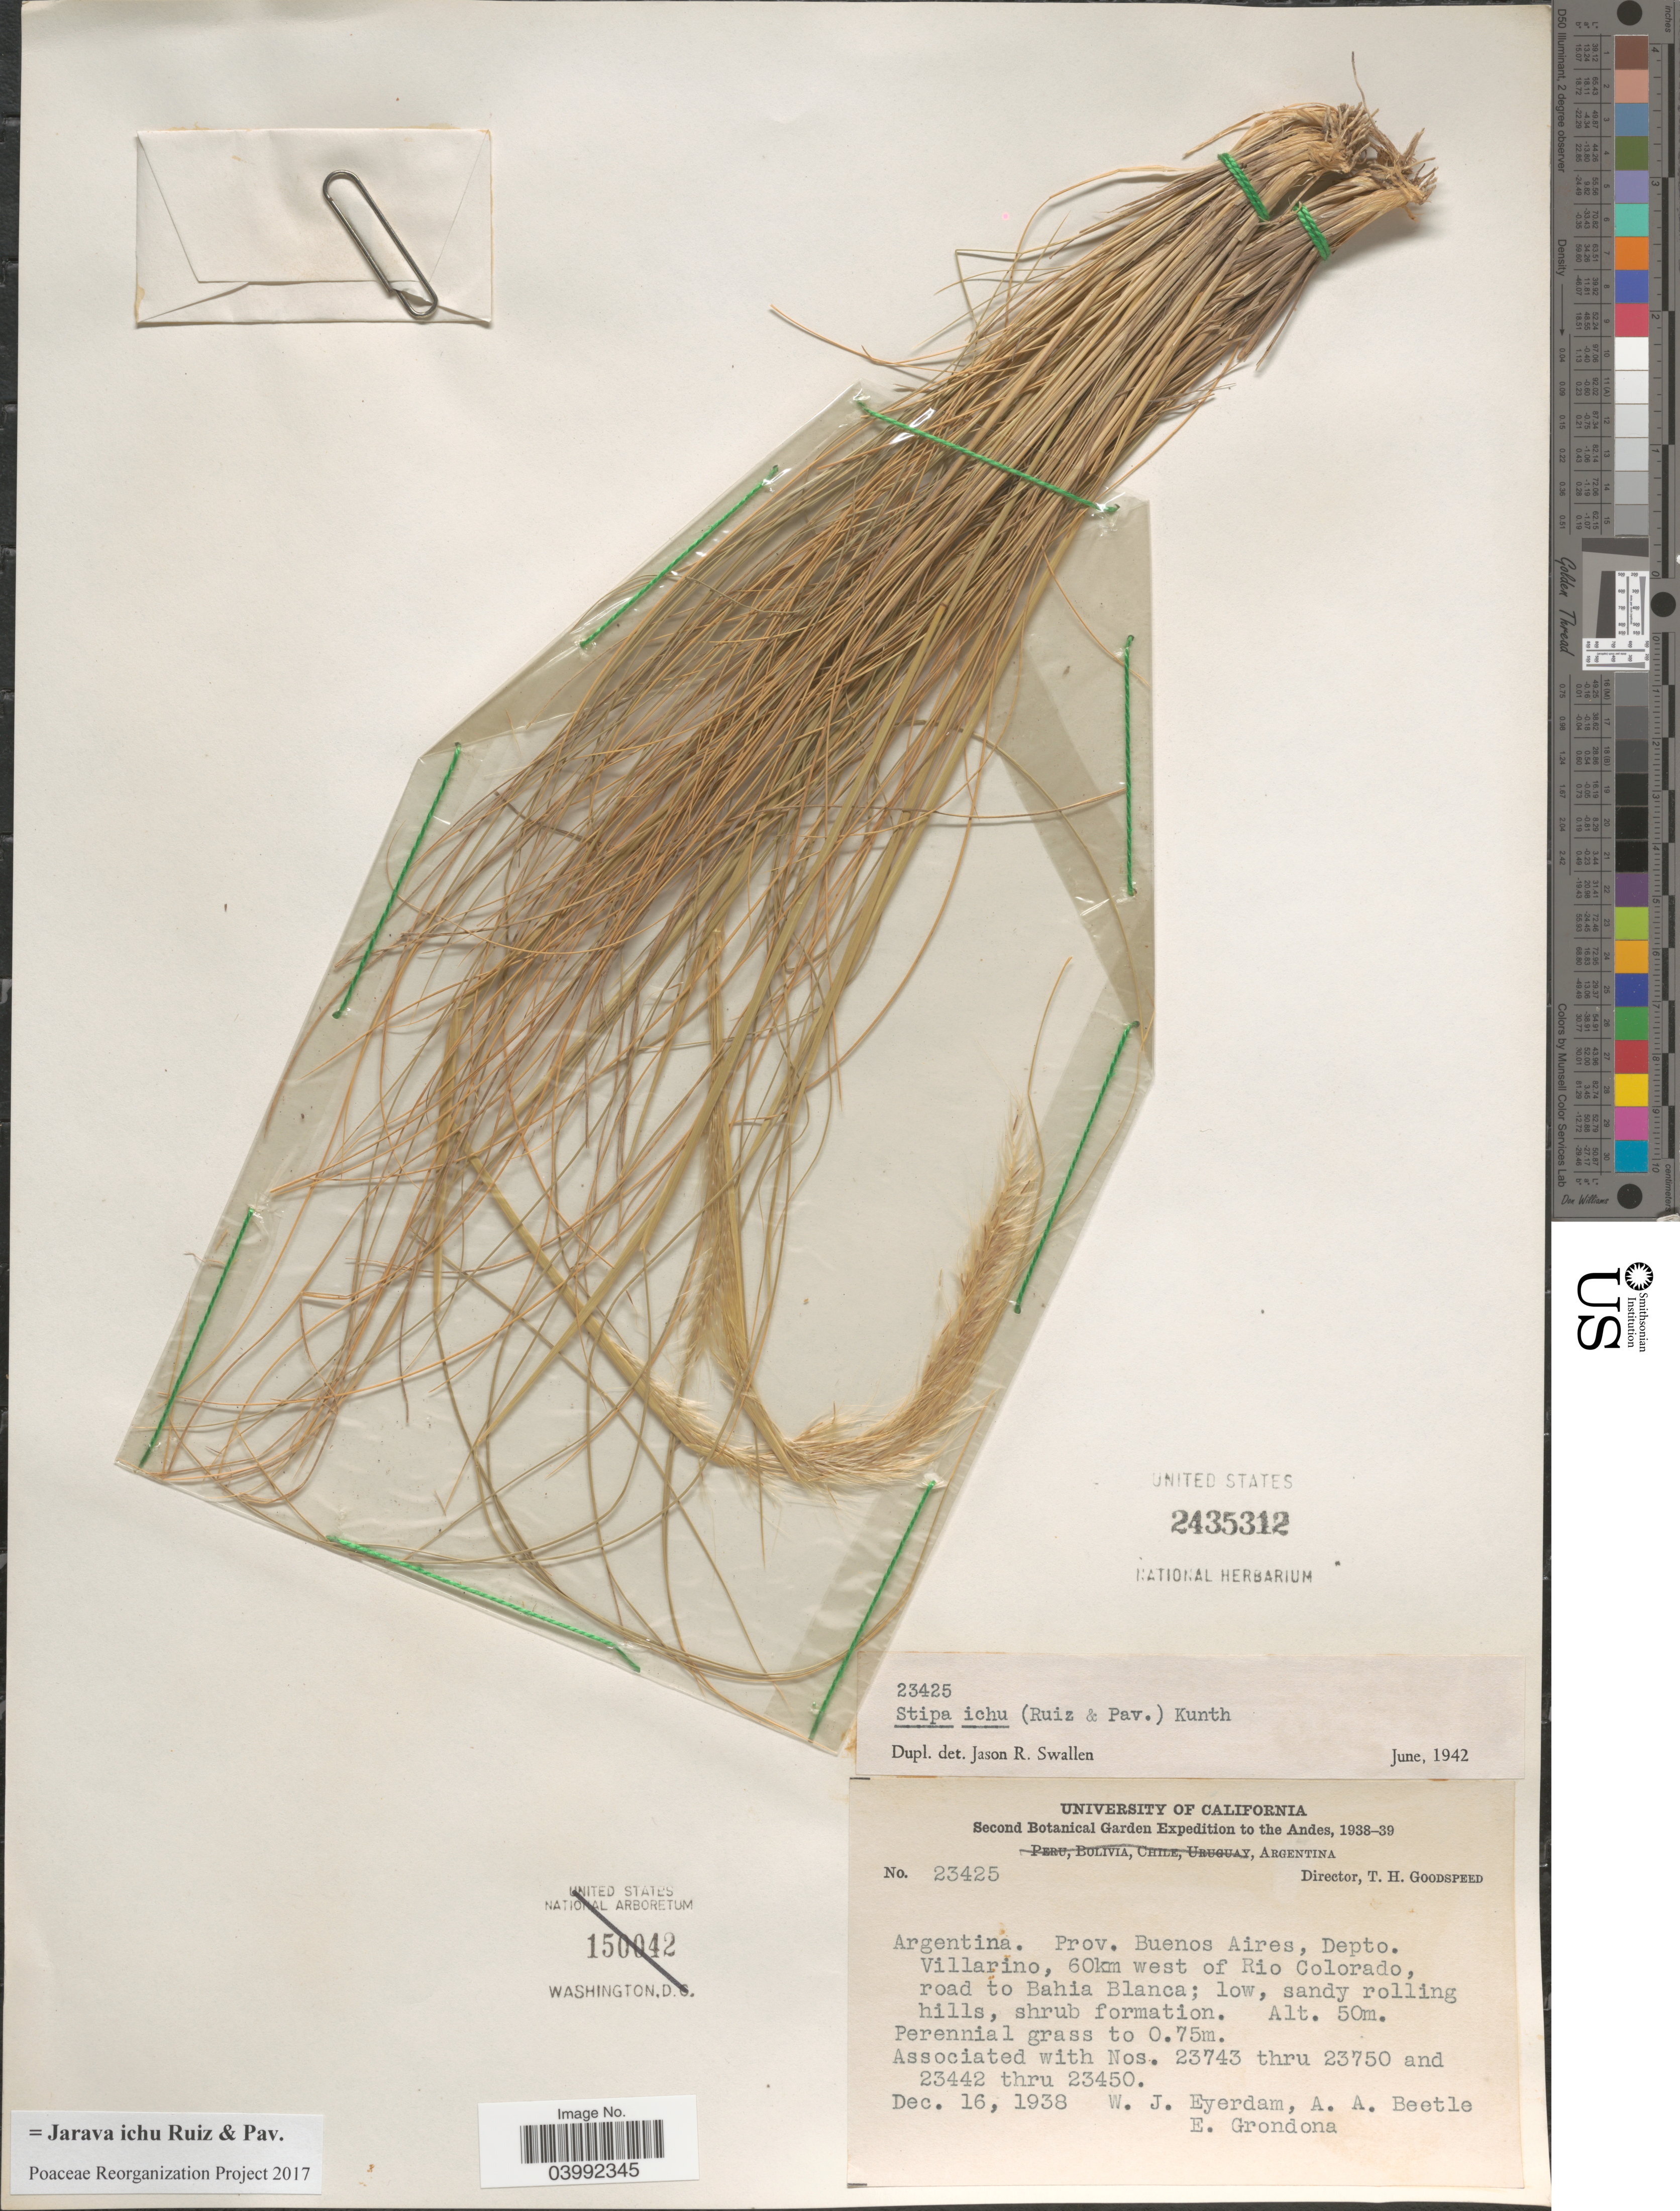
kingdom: Plantae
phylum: Tracheophyta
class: Liliopsida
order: Poales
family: Poaceae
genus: Jarava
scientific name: Jarava ichu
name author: Ruiz & Pav.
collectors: W. J. Eyerdam, A. A. Beetle & E. Grondona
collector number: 23425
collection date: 1938-12-16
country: Argentina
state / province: Buenos Aires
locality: The Andes. Depto. Villarino, 60km west of Rio Colorado, road to Bahia Blanca.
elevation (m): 50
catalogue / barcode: US 2435312